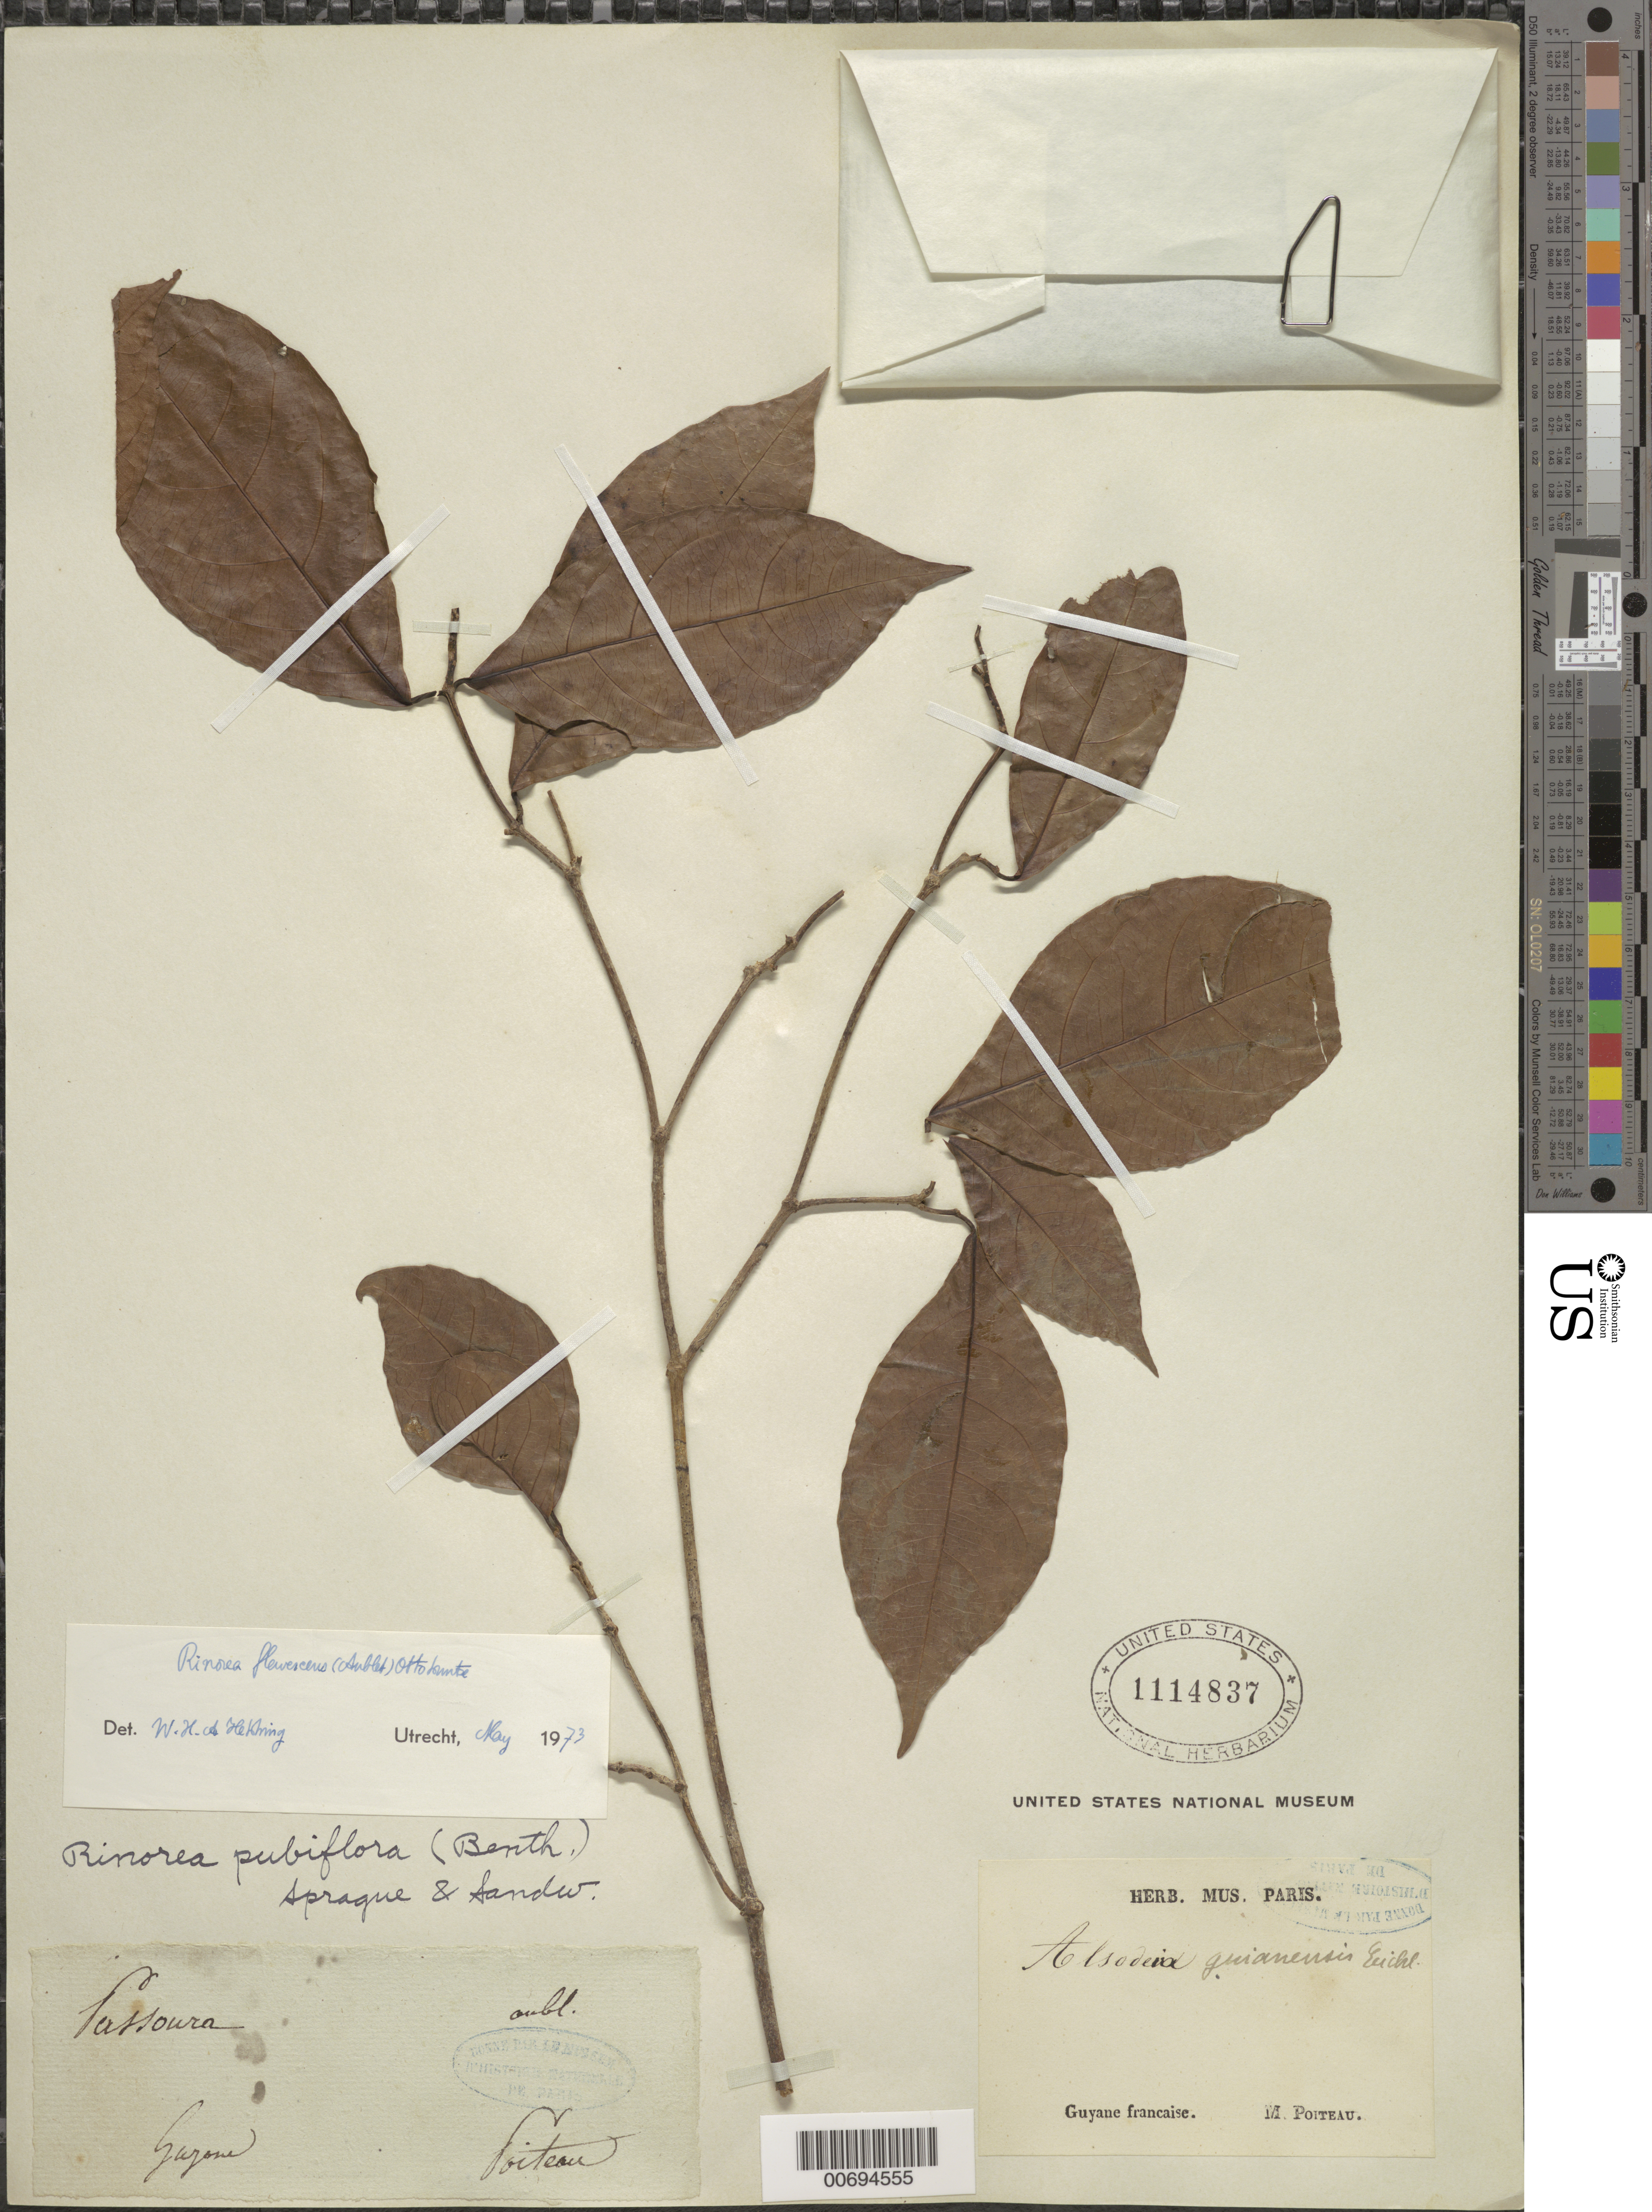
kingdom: Plantae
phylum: Tracheophyta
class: Magnoliopsida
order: Malpighiales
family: Violaceae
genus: Rinorea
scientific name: Rinorea flavescens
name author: (Aubl.) Kuntze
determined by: Hekking, W. H. A.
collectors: P. Poiteau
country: French Guiana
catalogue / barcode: US 1114837